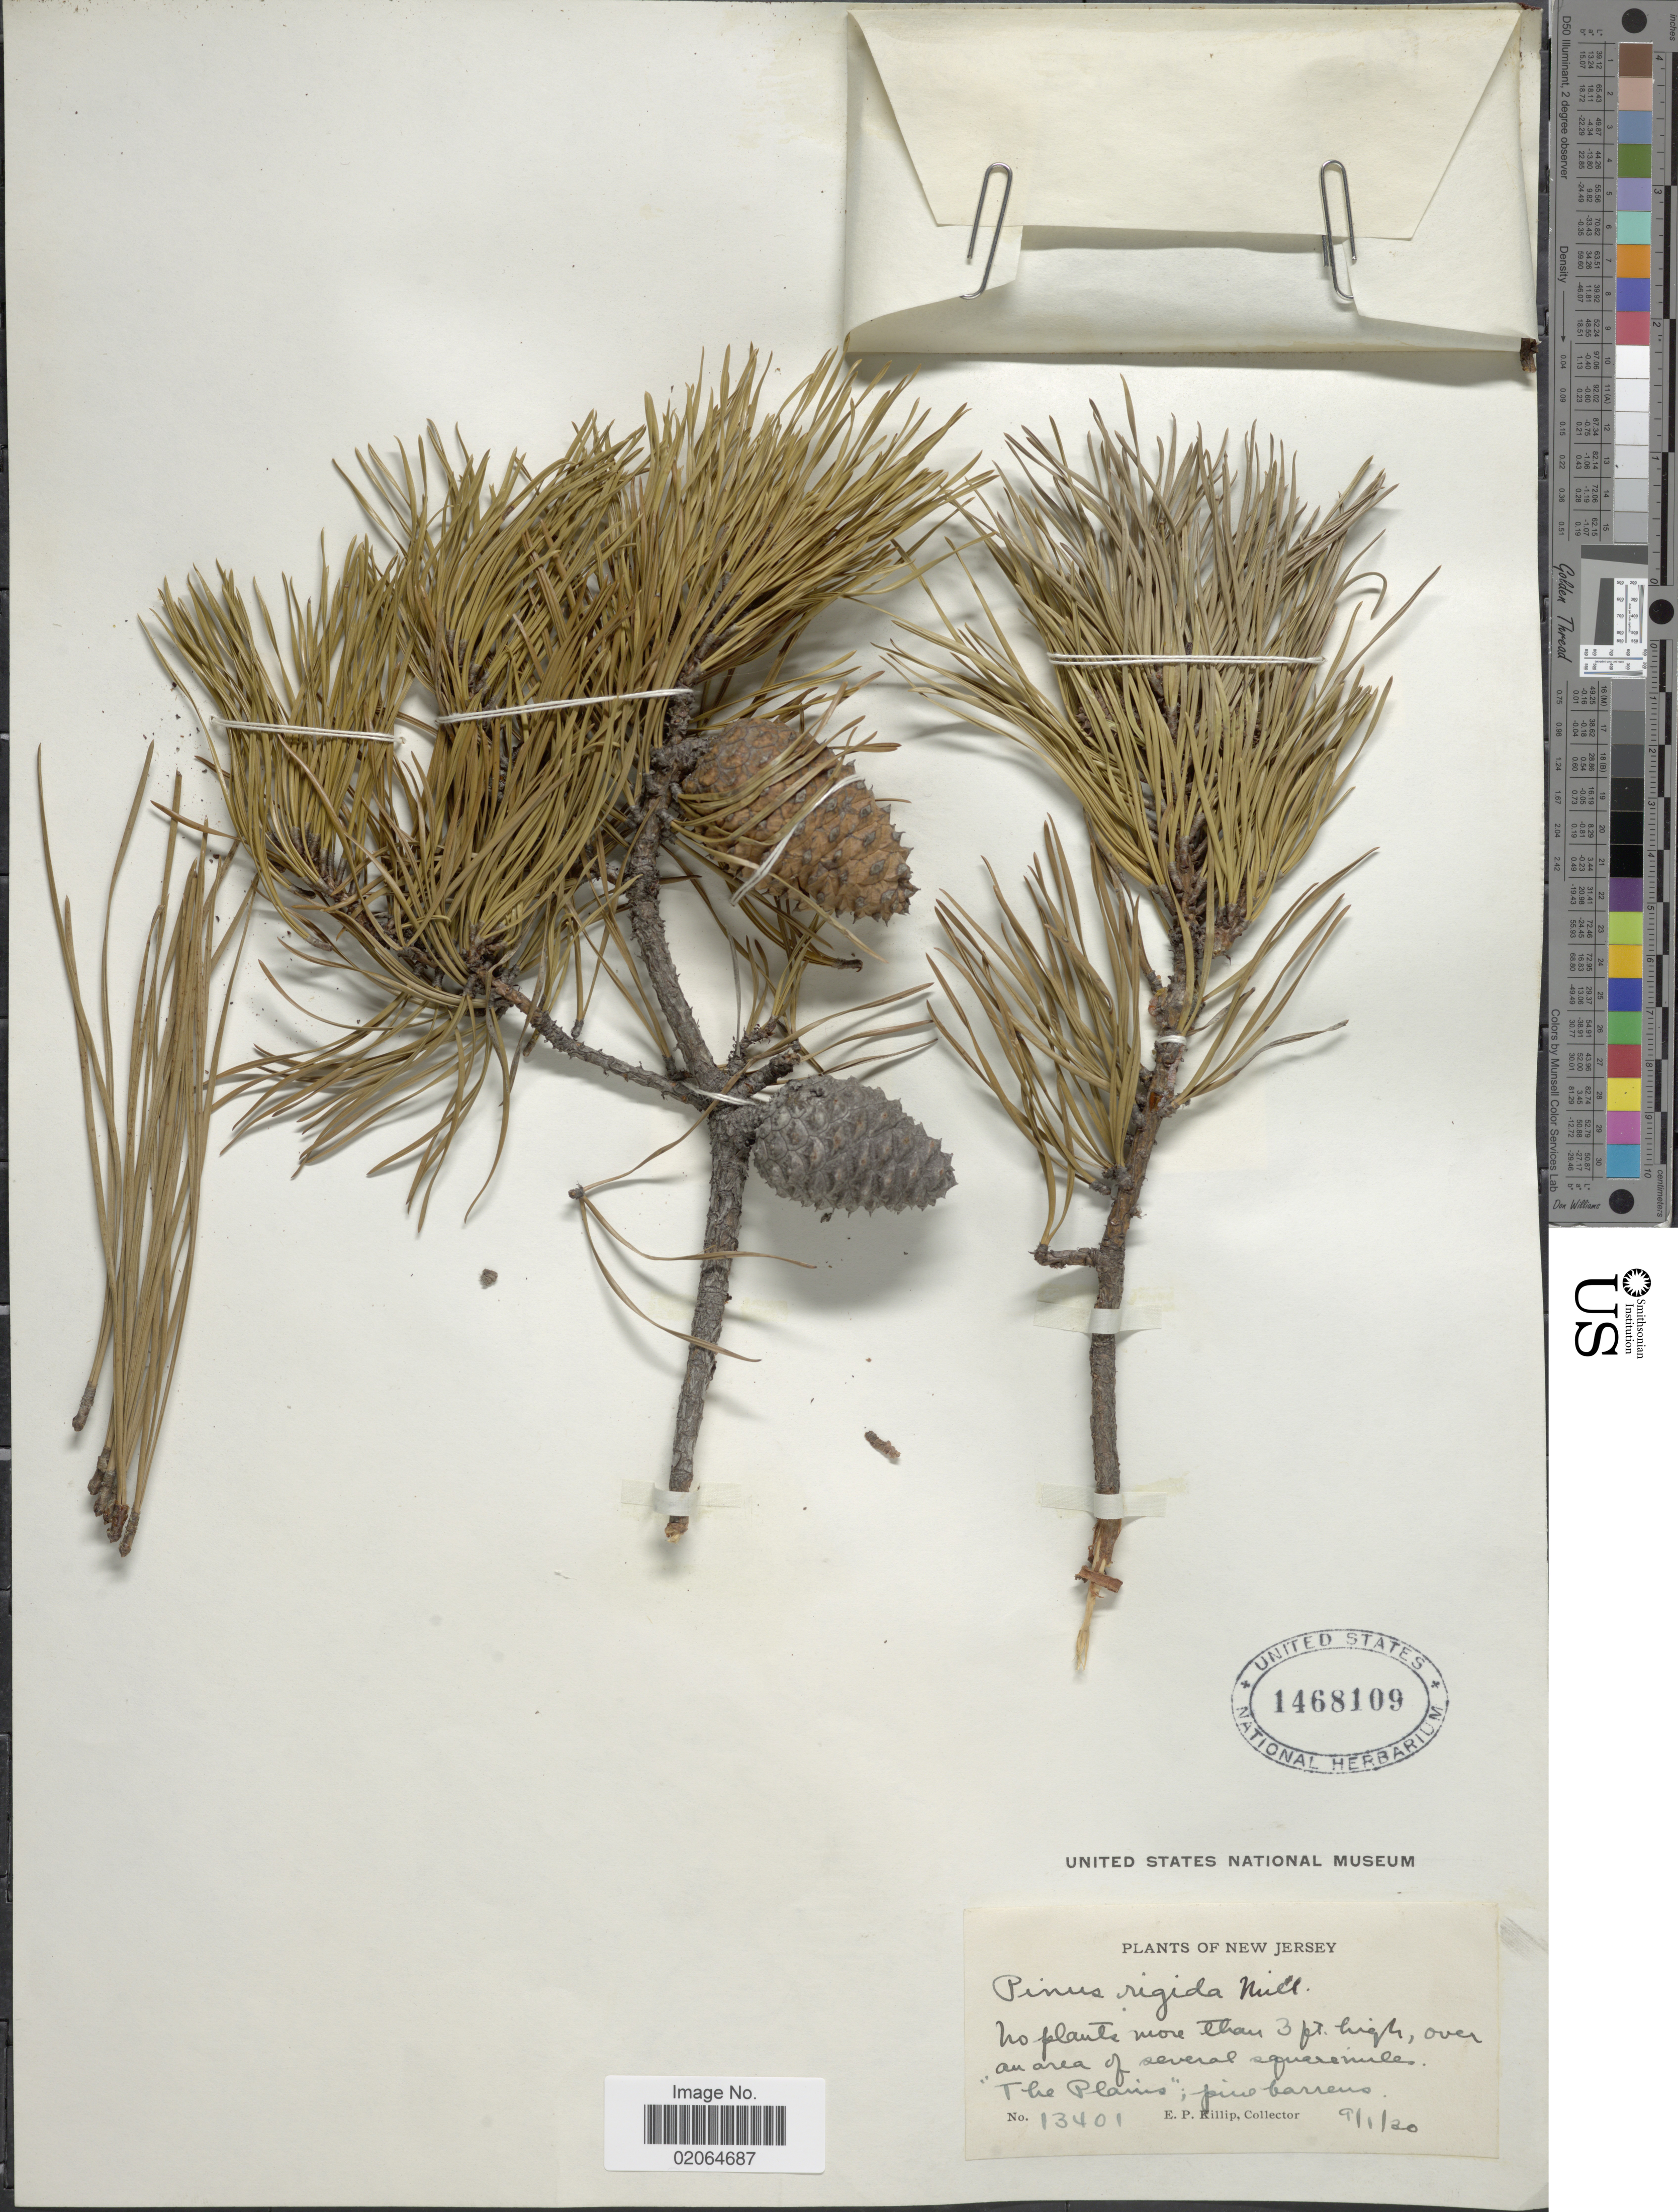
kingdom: Plantae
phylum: Tracheophyta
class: Pinopsida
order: Pinales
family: Pinaceae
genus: Pinus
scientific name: Pinus rigida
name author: Mill.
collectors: E. P. Killip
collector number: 13401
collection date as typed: Transcribed d/m/y: 1/9/30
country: United States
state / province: New Jersey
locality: The Plains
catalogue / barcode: US 1468109